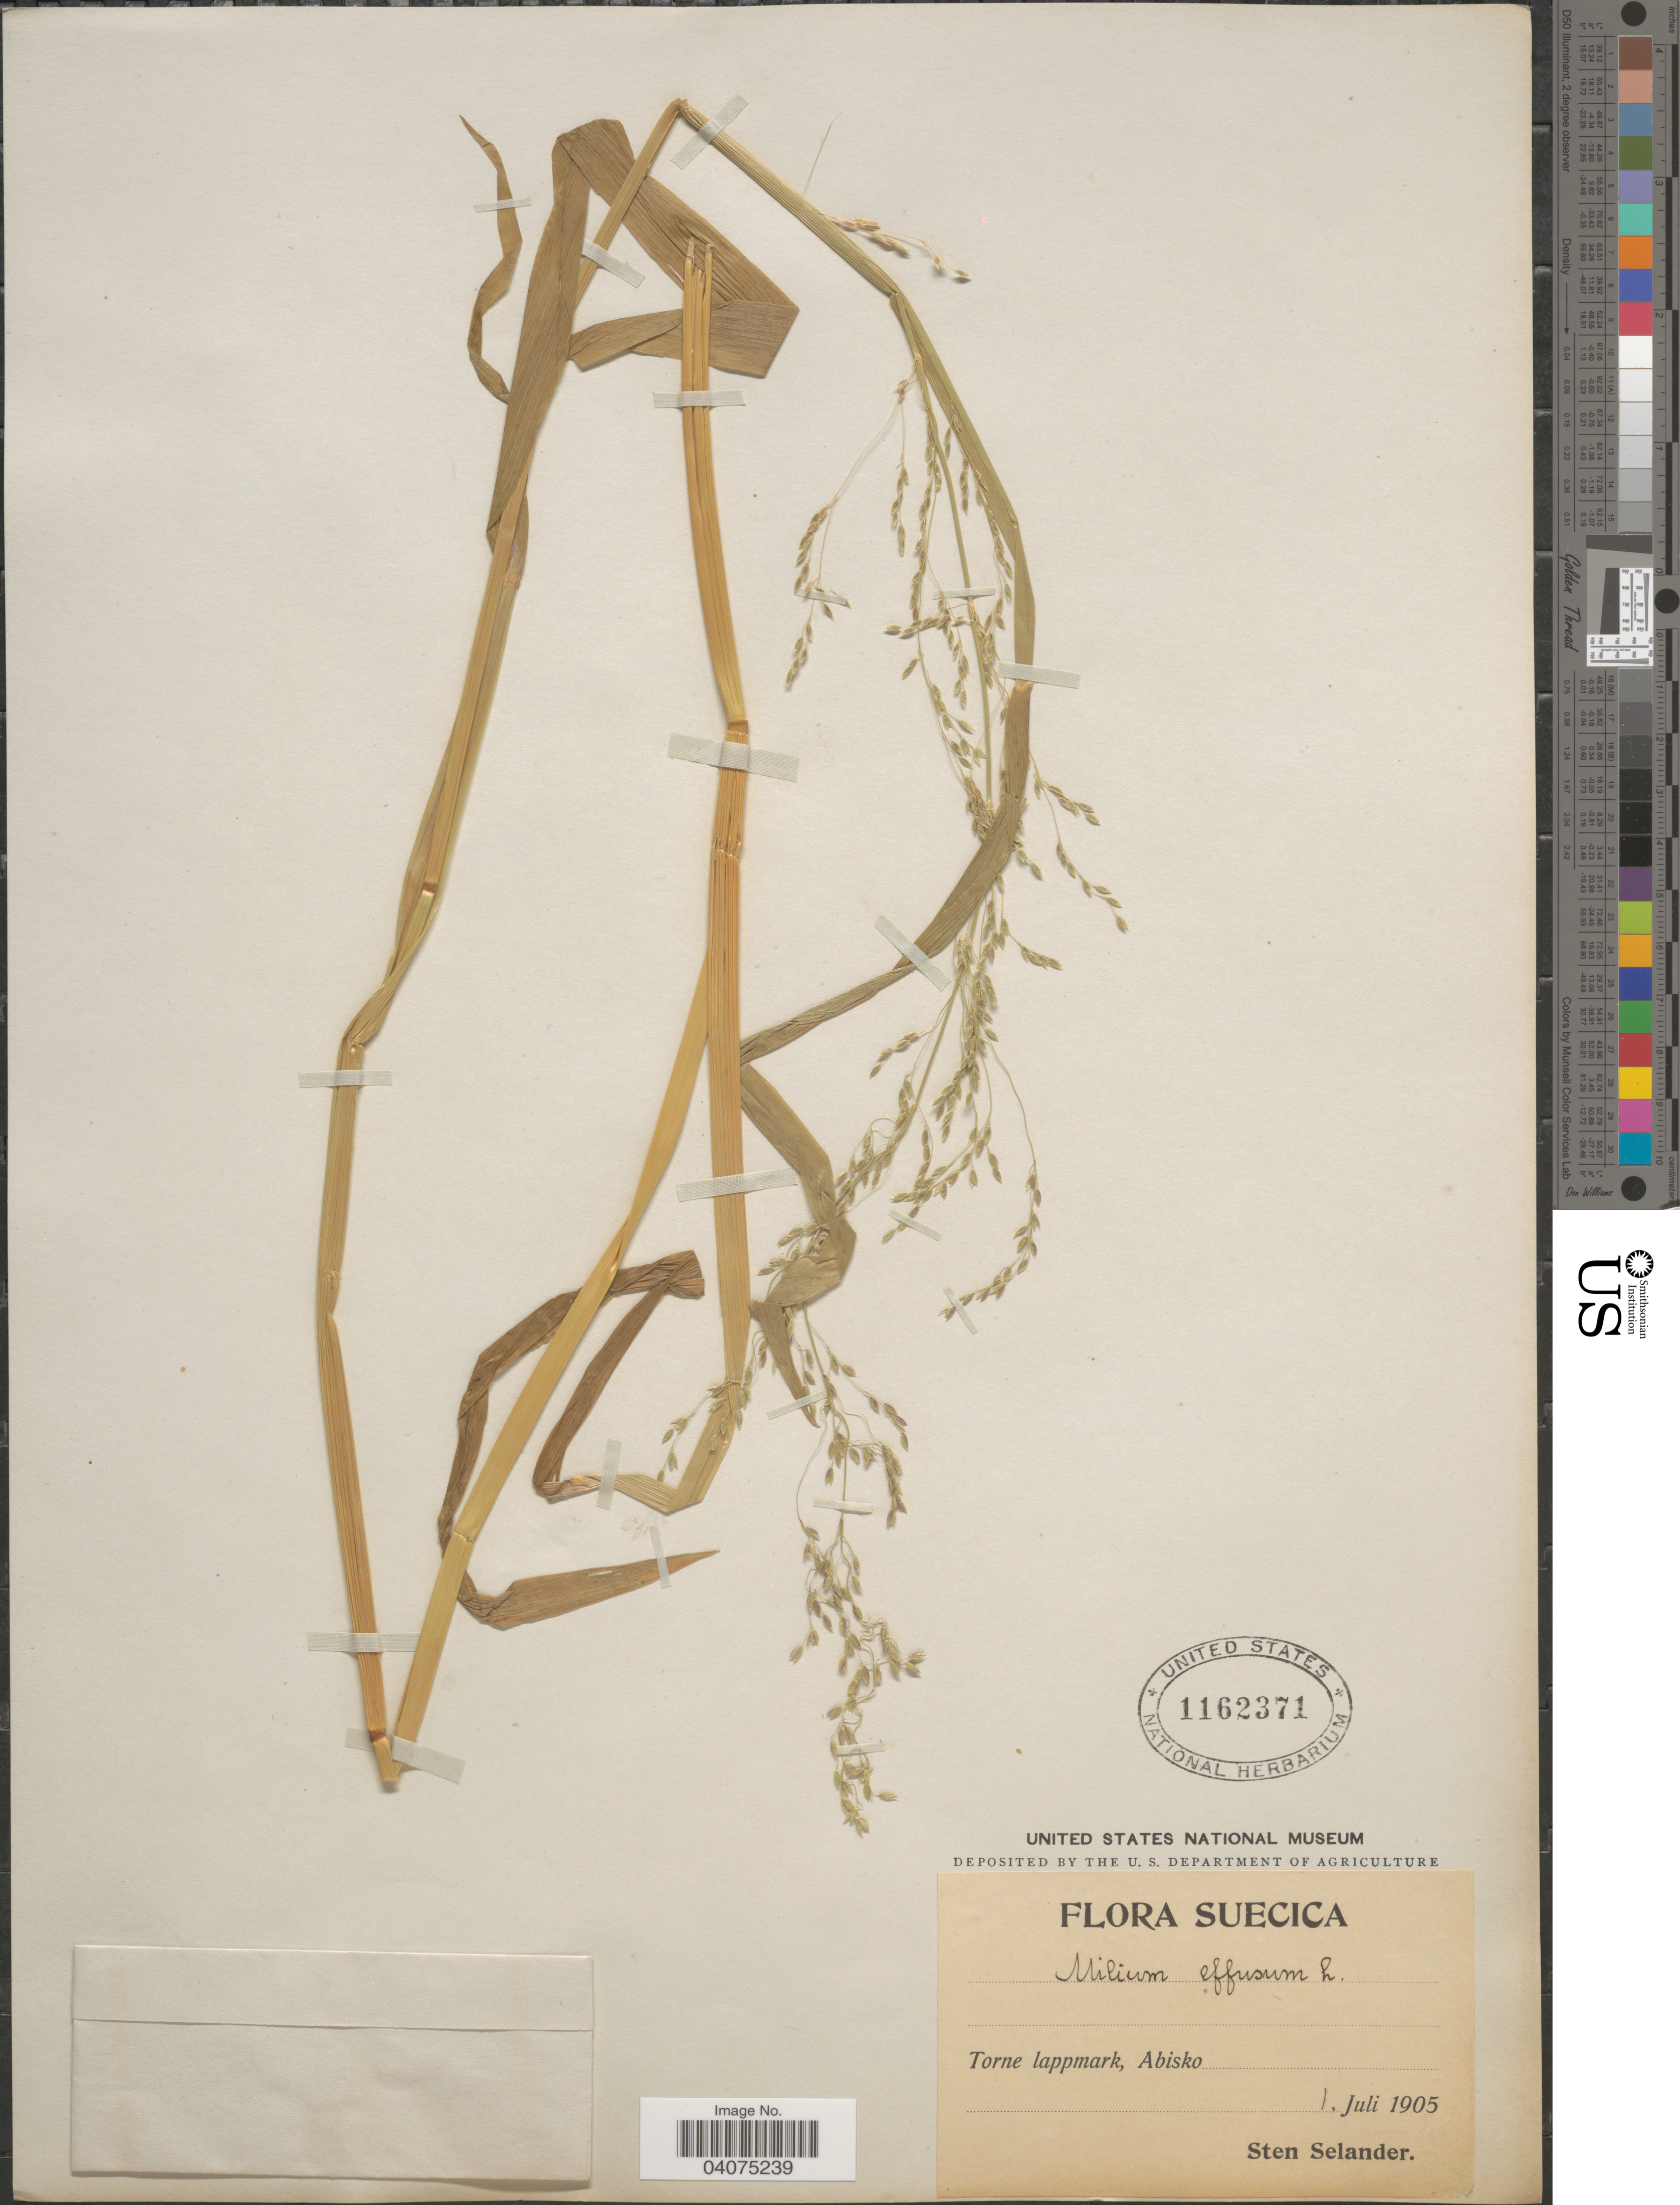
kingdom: Plantae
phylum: Tracheophyta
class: Liliopsida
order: Poales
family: Poaceae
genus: Milium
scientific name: Milium effusum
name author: L.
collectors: S. Selander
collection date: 1905-07-01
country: Sweden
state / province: Norrbotten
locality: Torne lappmark, Abisko.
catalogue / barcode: US 1162371